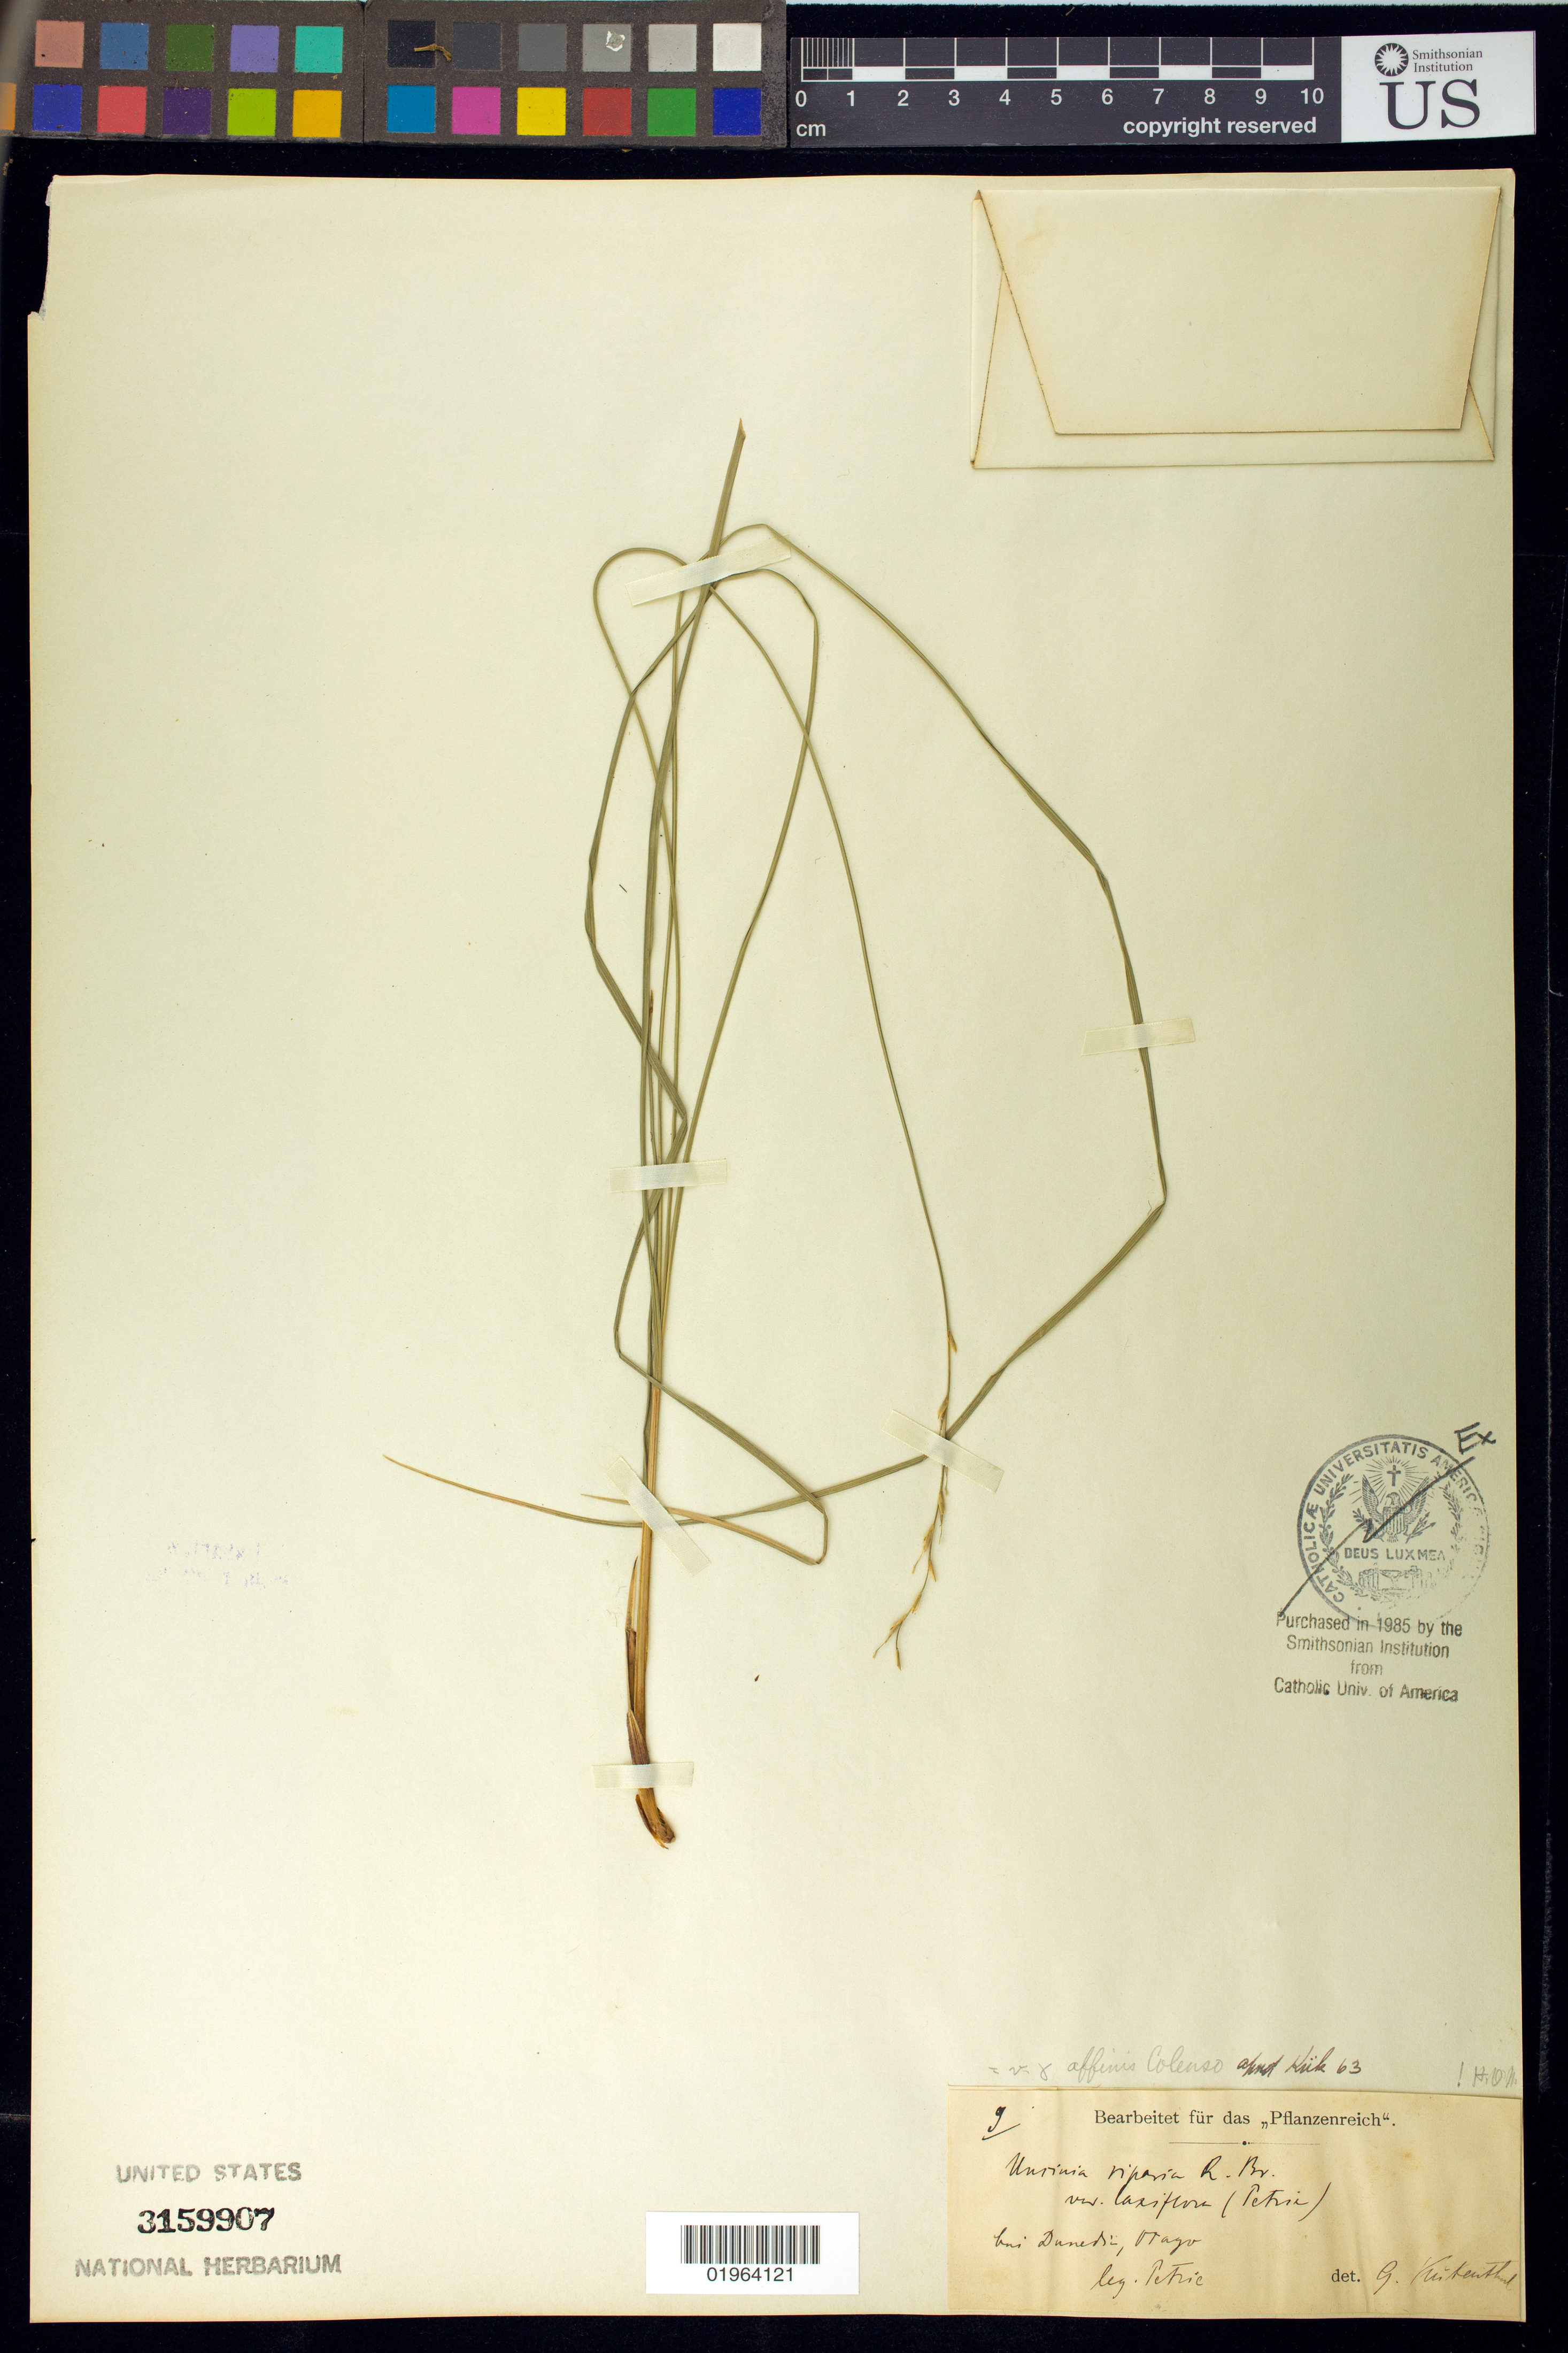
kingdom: Plantae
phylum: Tracheophyta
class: Liliopsida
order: Poales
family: Cyperaceae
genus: Carex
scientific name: Carex sp.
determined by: Strong, Mark T., (BOT), Smithsonian Institution - National Museum of Natural History (UNITED STATES)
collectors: D. Petrie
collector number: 9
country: New Zealand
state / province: Otago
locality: Near Dunedin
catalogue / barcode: US 3159907